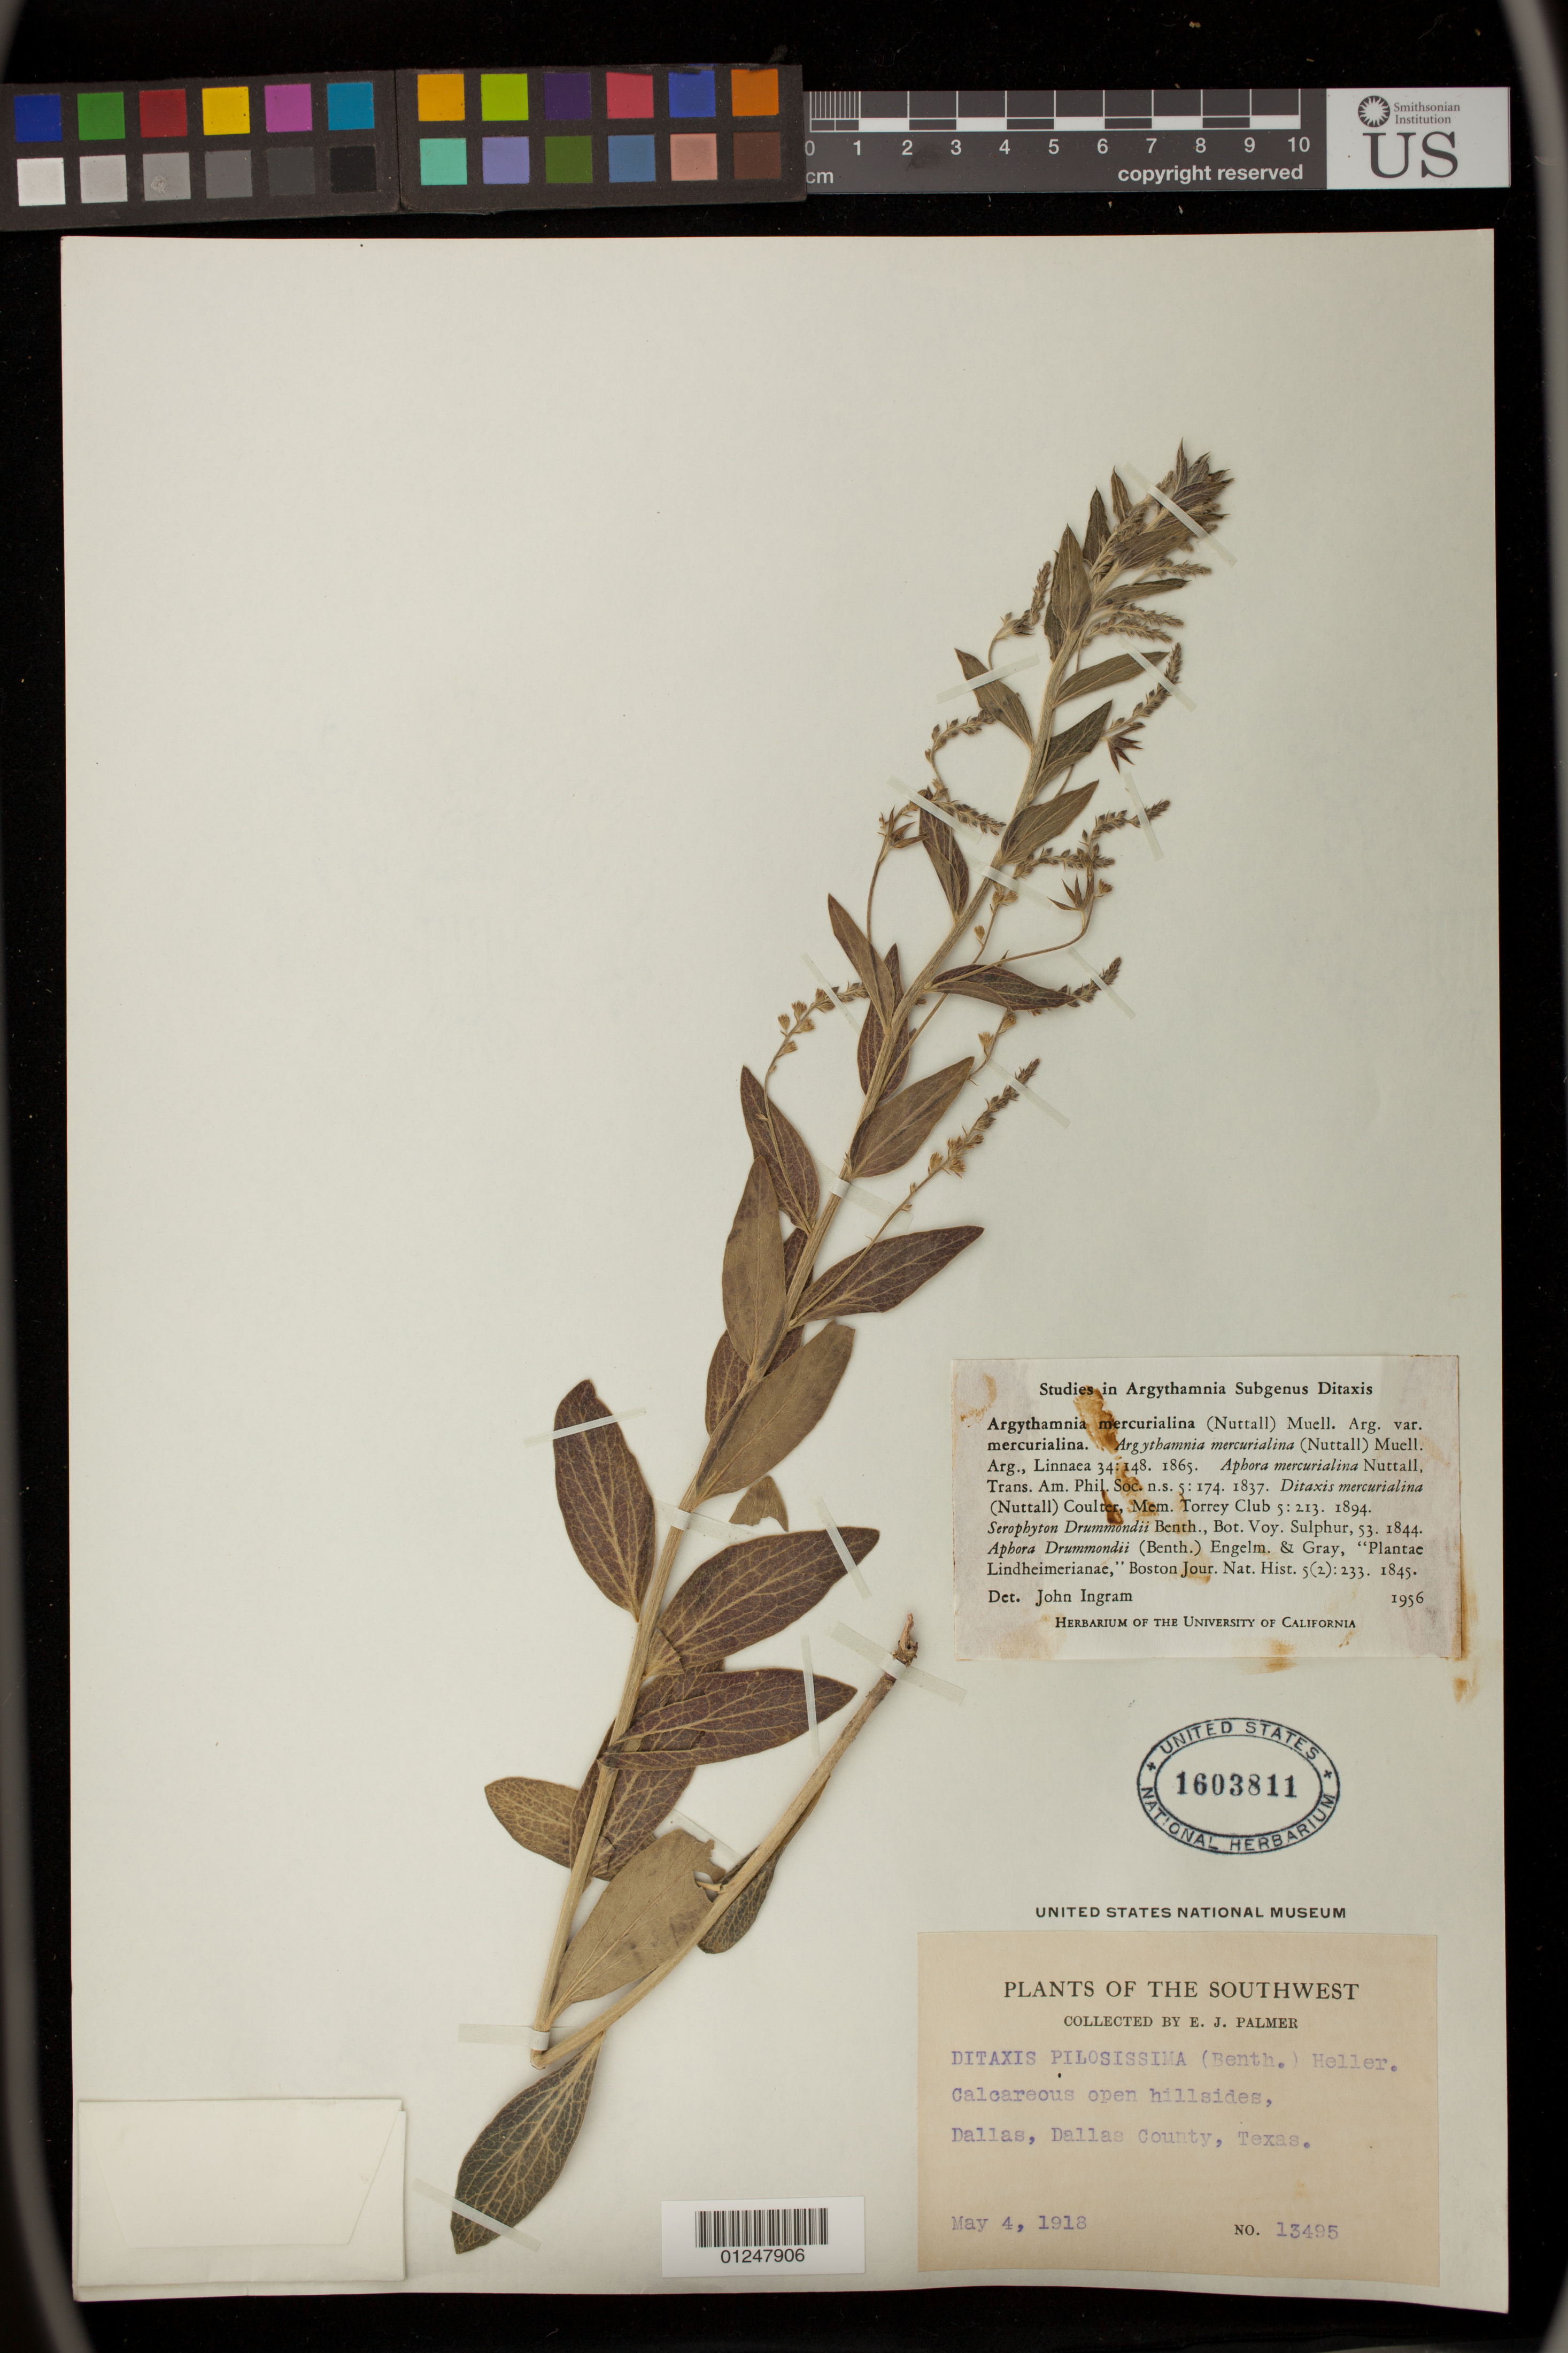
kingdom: Plantae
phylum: Tracheophyta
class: Magnoliopsida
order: Malpighiales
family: Euphorbiaceae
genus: Argythamnia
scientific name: Argythamnia mercurialina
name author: (Nutt.) Müll. Arg.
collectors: E. J. Palmer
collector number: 13495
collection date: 1918-05-04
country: United States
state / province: Texas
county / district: Dallas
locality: Dallas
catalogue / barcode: US 1603811